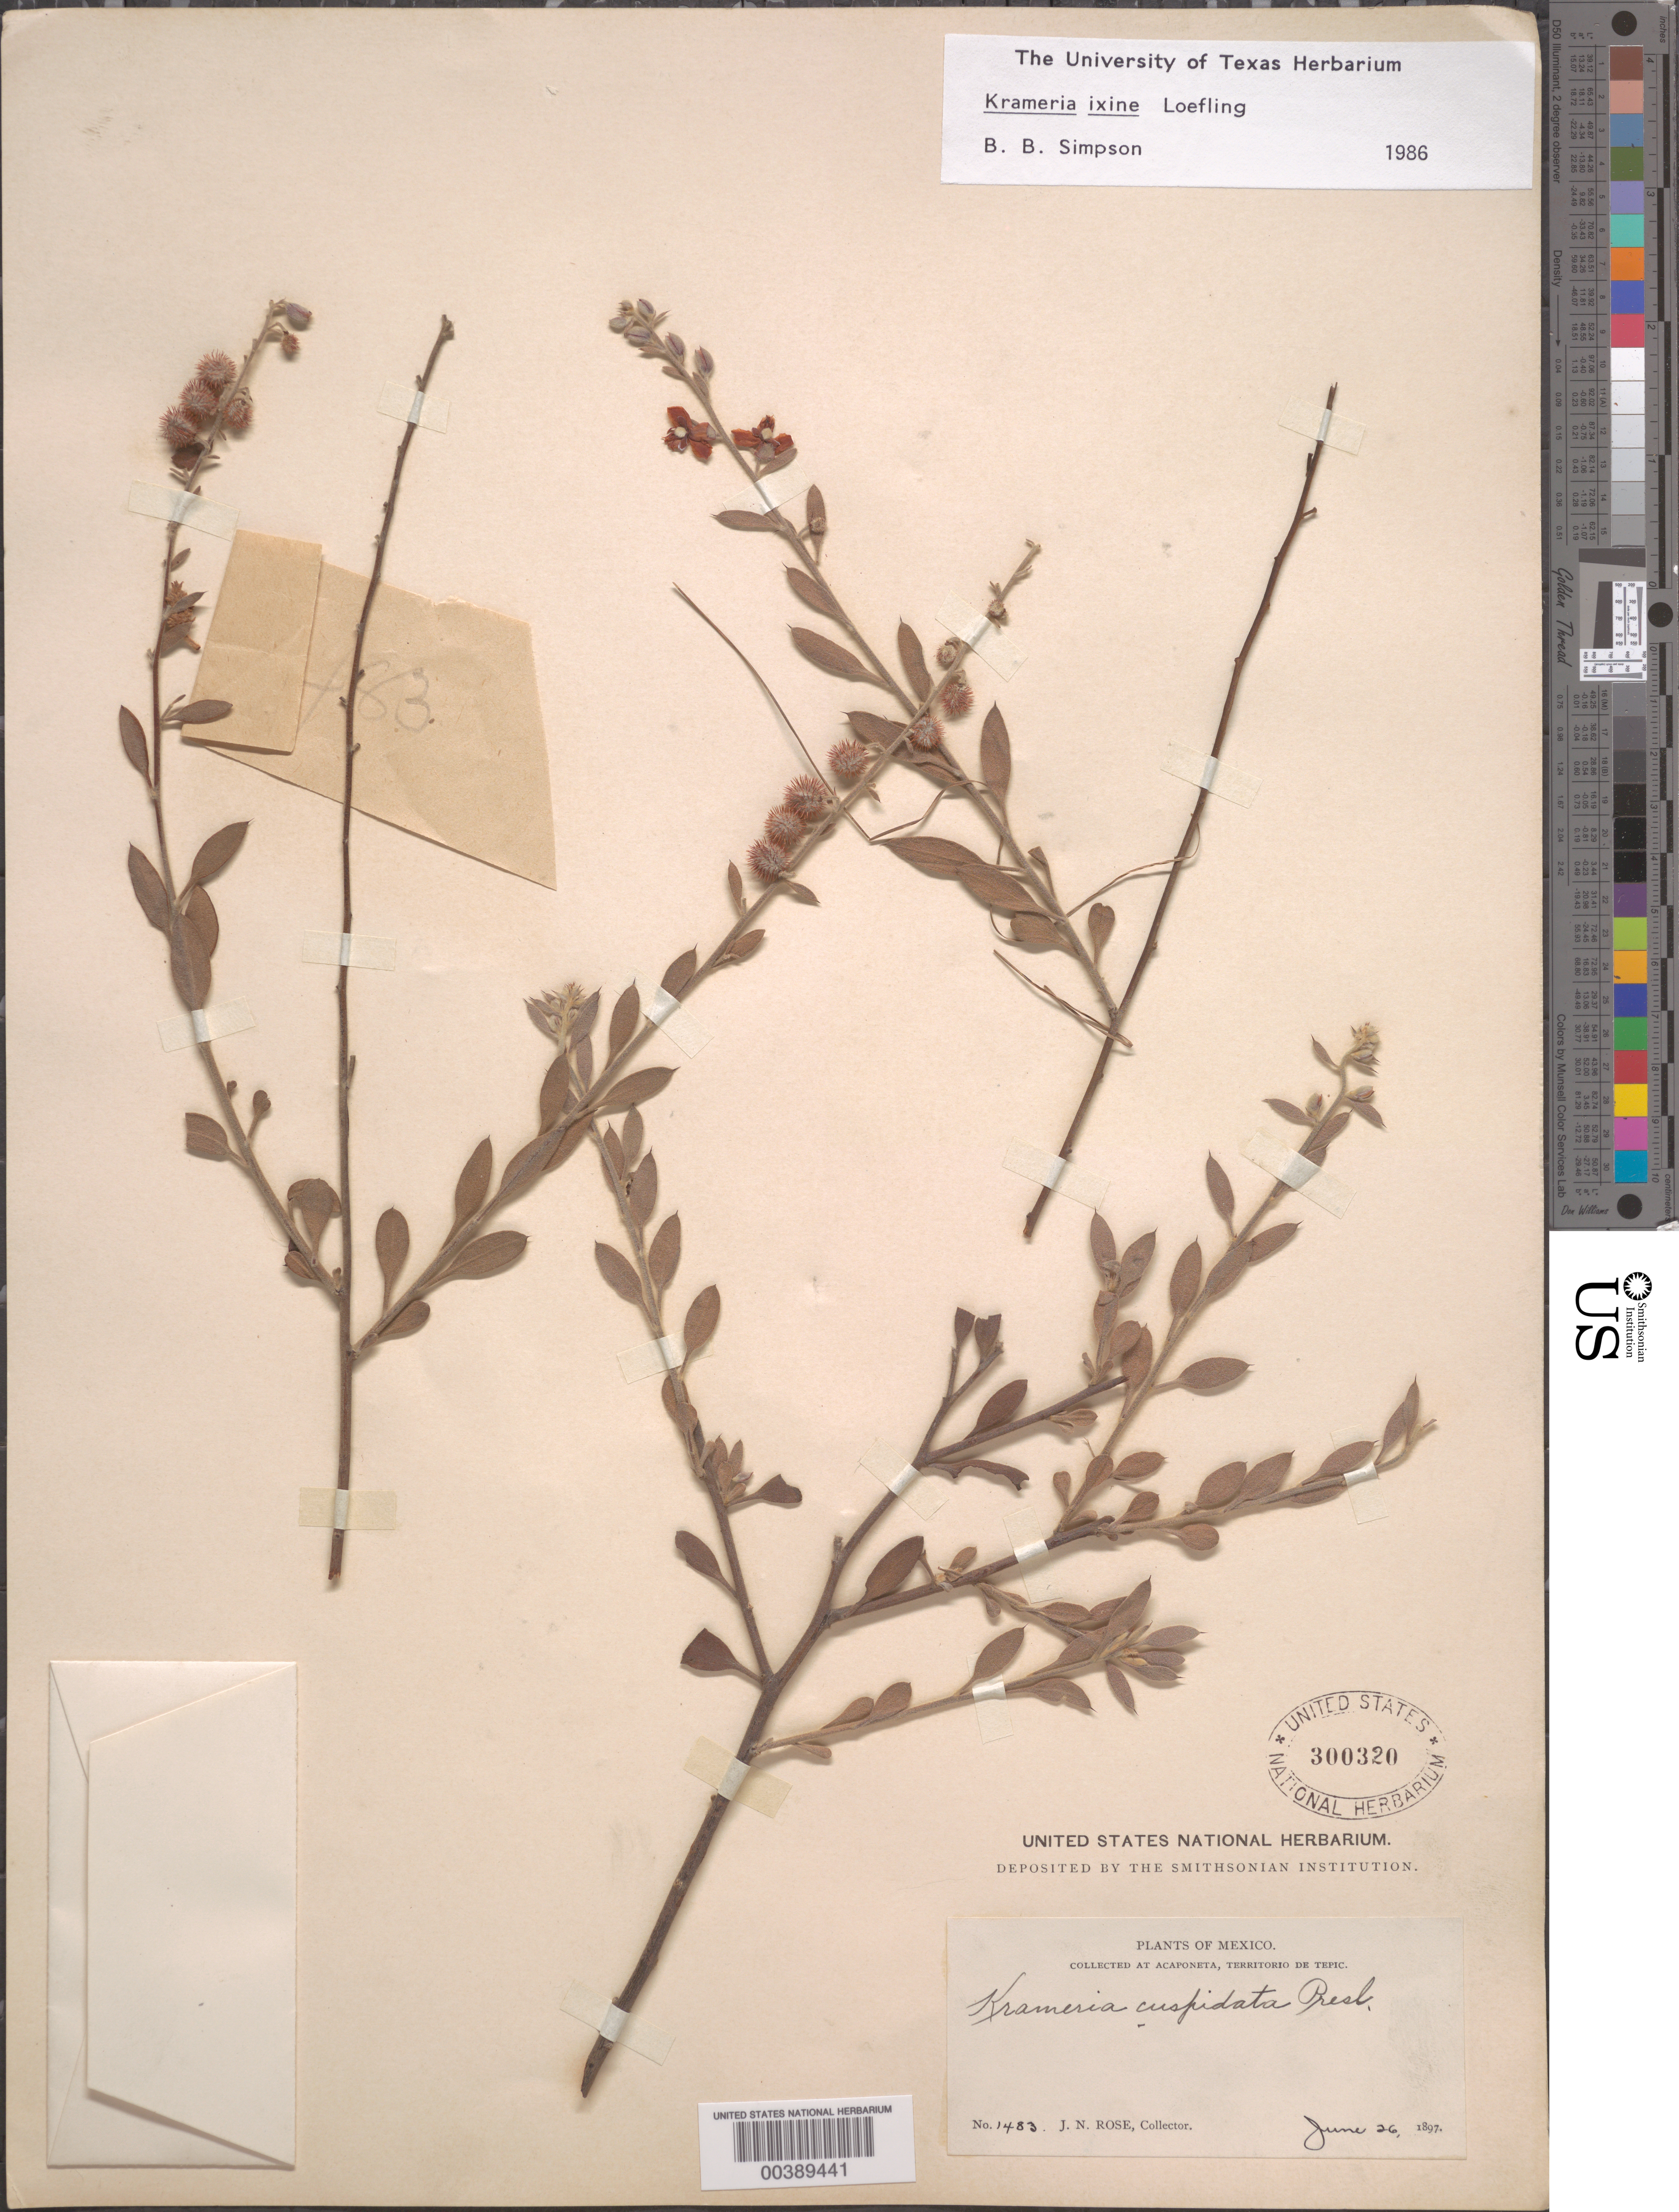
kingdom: Plantae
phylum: Tracheophyta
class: Magnoliopsida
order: Zygophyllales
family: Krameriaceae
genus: Krameria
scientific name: Krameria ixine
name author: L.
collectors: J. N. Rose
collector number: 1483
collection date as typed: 26 Jun 1897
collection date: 1897-06-26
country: Mexico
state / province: Nayarit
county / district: Tepic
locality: Acaponeta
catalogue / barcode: US 300320